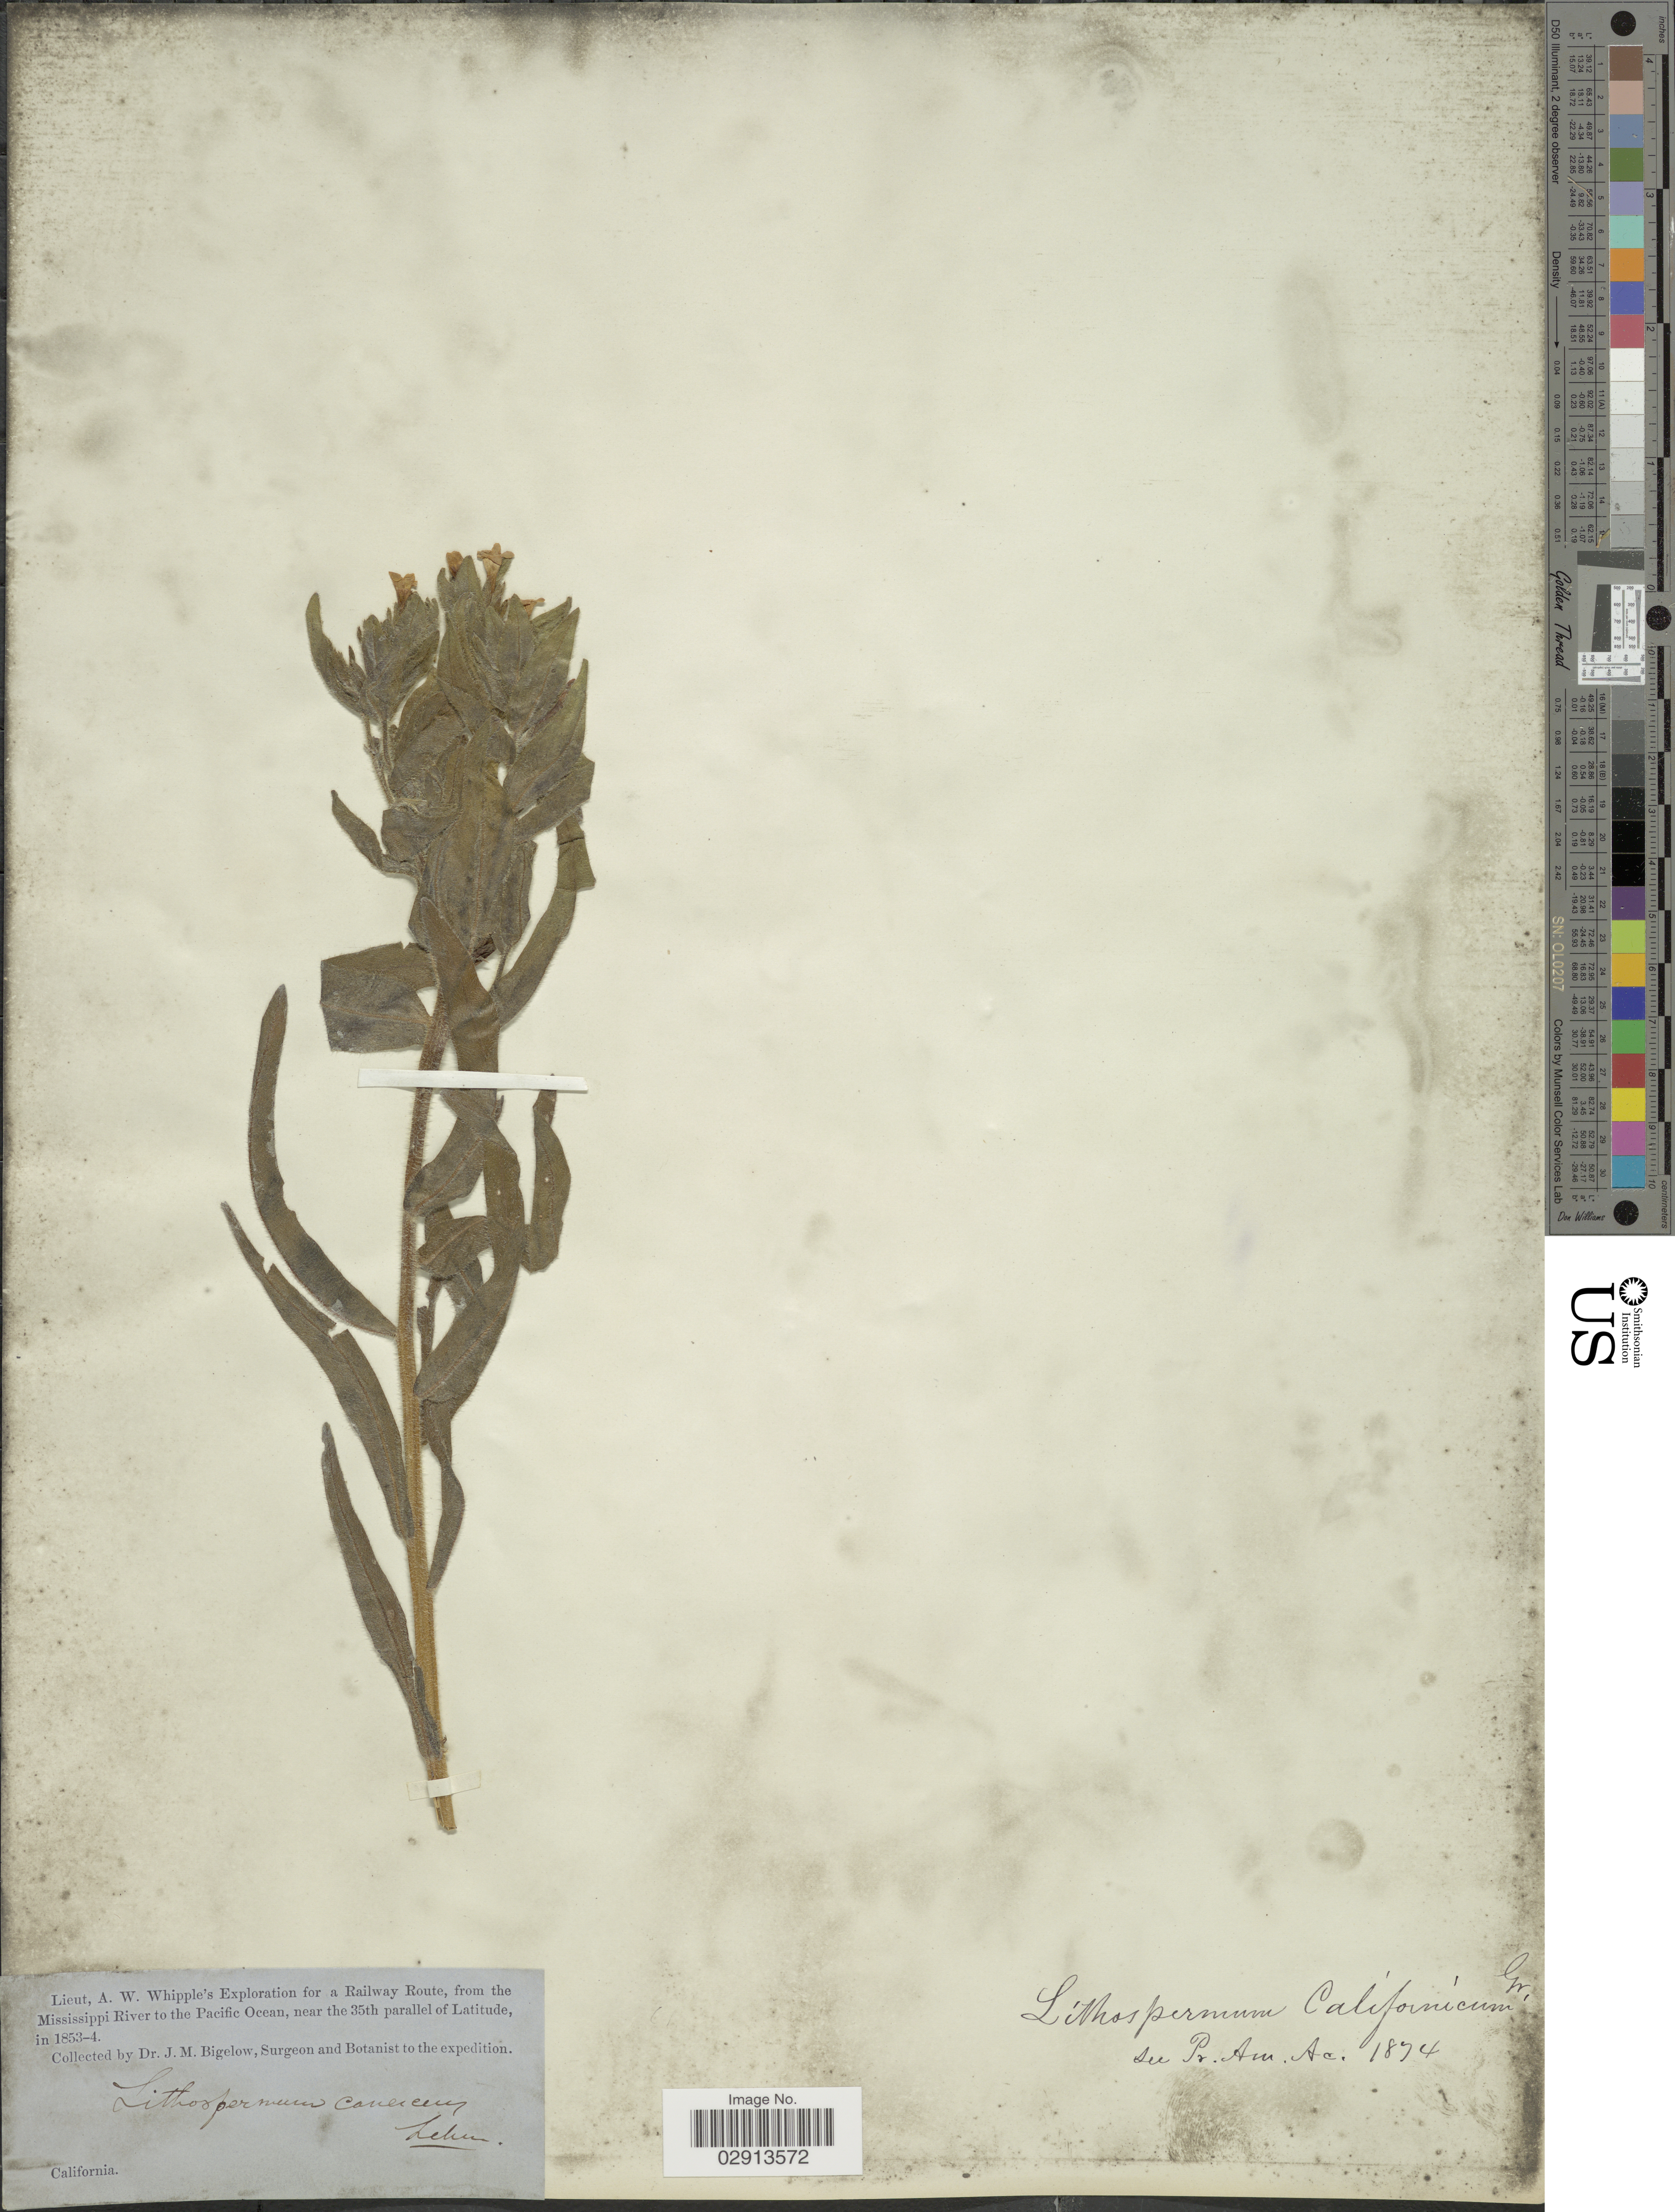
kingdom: Plantae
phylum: Tracheophyta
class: Magnoliopsida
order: Boraginales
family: Boraginaceae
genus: Lithospermum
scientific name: Lithospermum californicum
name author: A. Gray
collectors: J. M. Bigelow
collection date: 1853/1854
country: United States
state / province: California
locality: A Railway Road, from the Mississippi River to the Pacific Ocean, near the 35th parallel of Latitude.